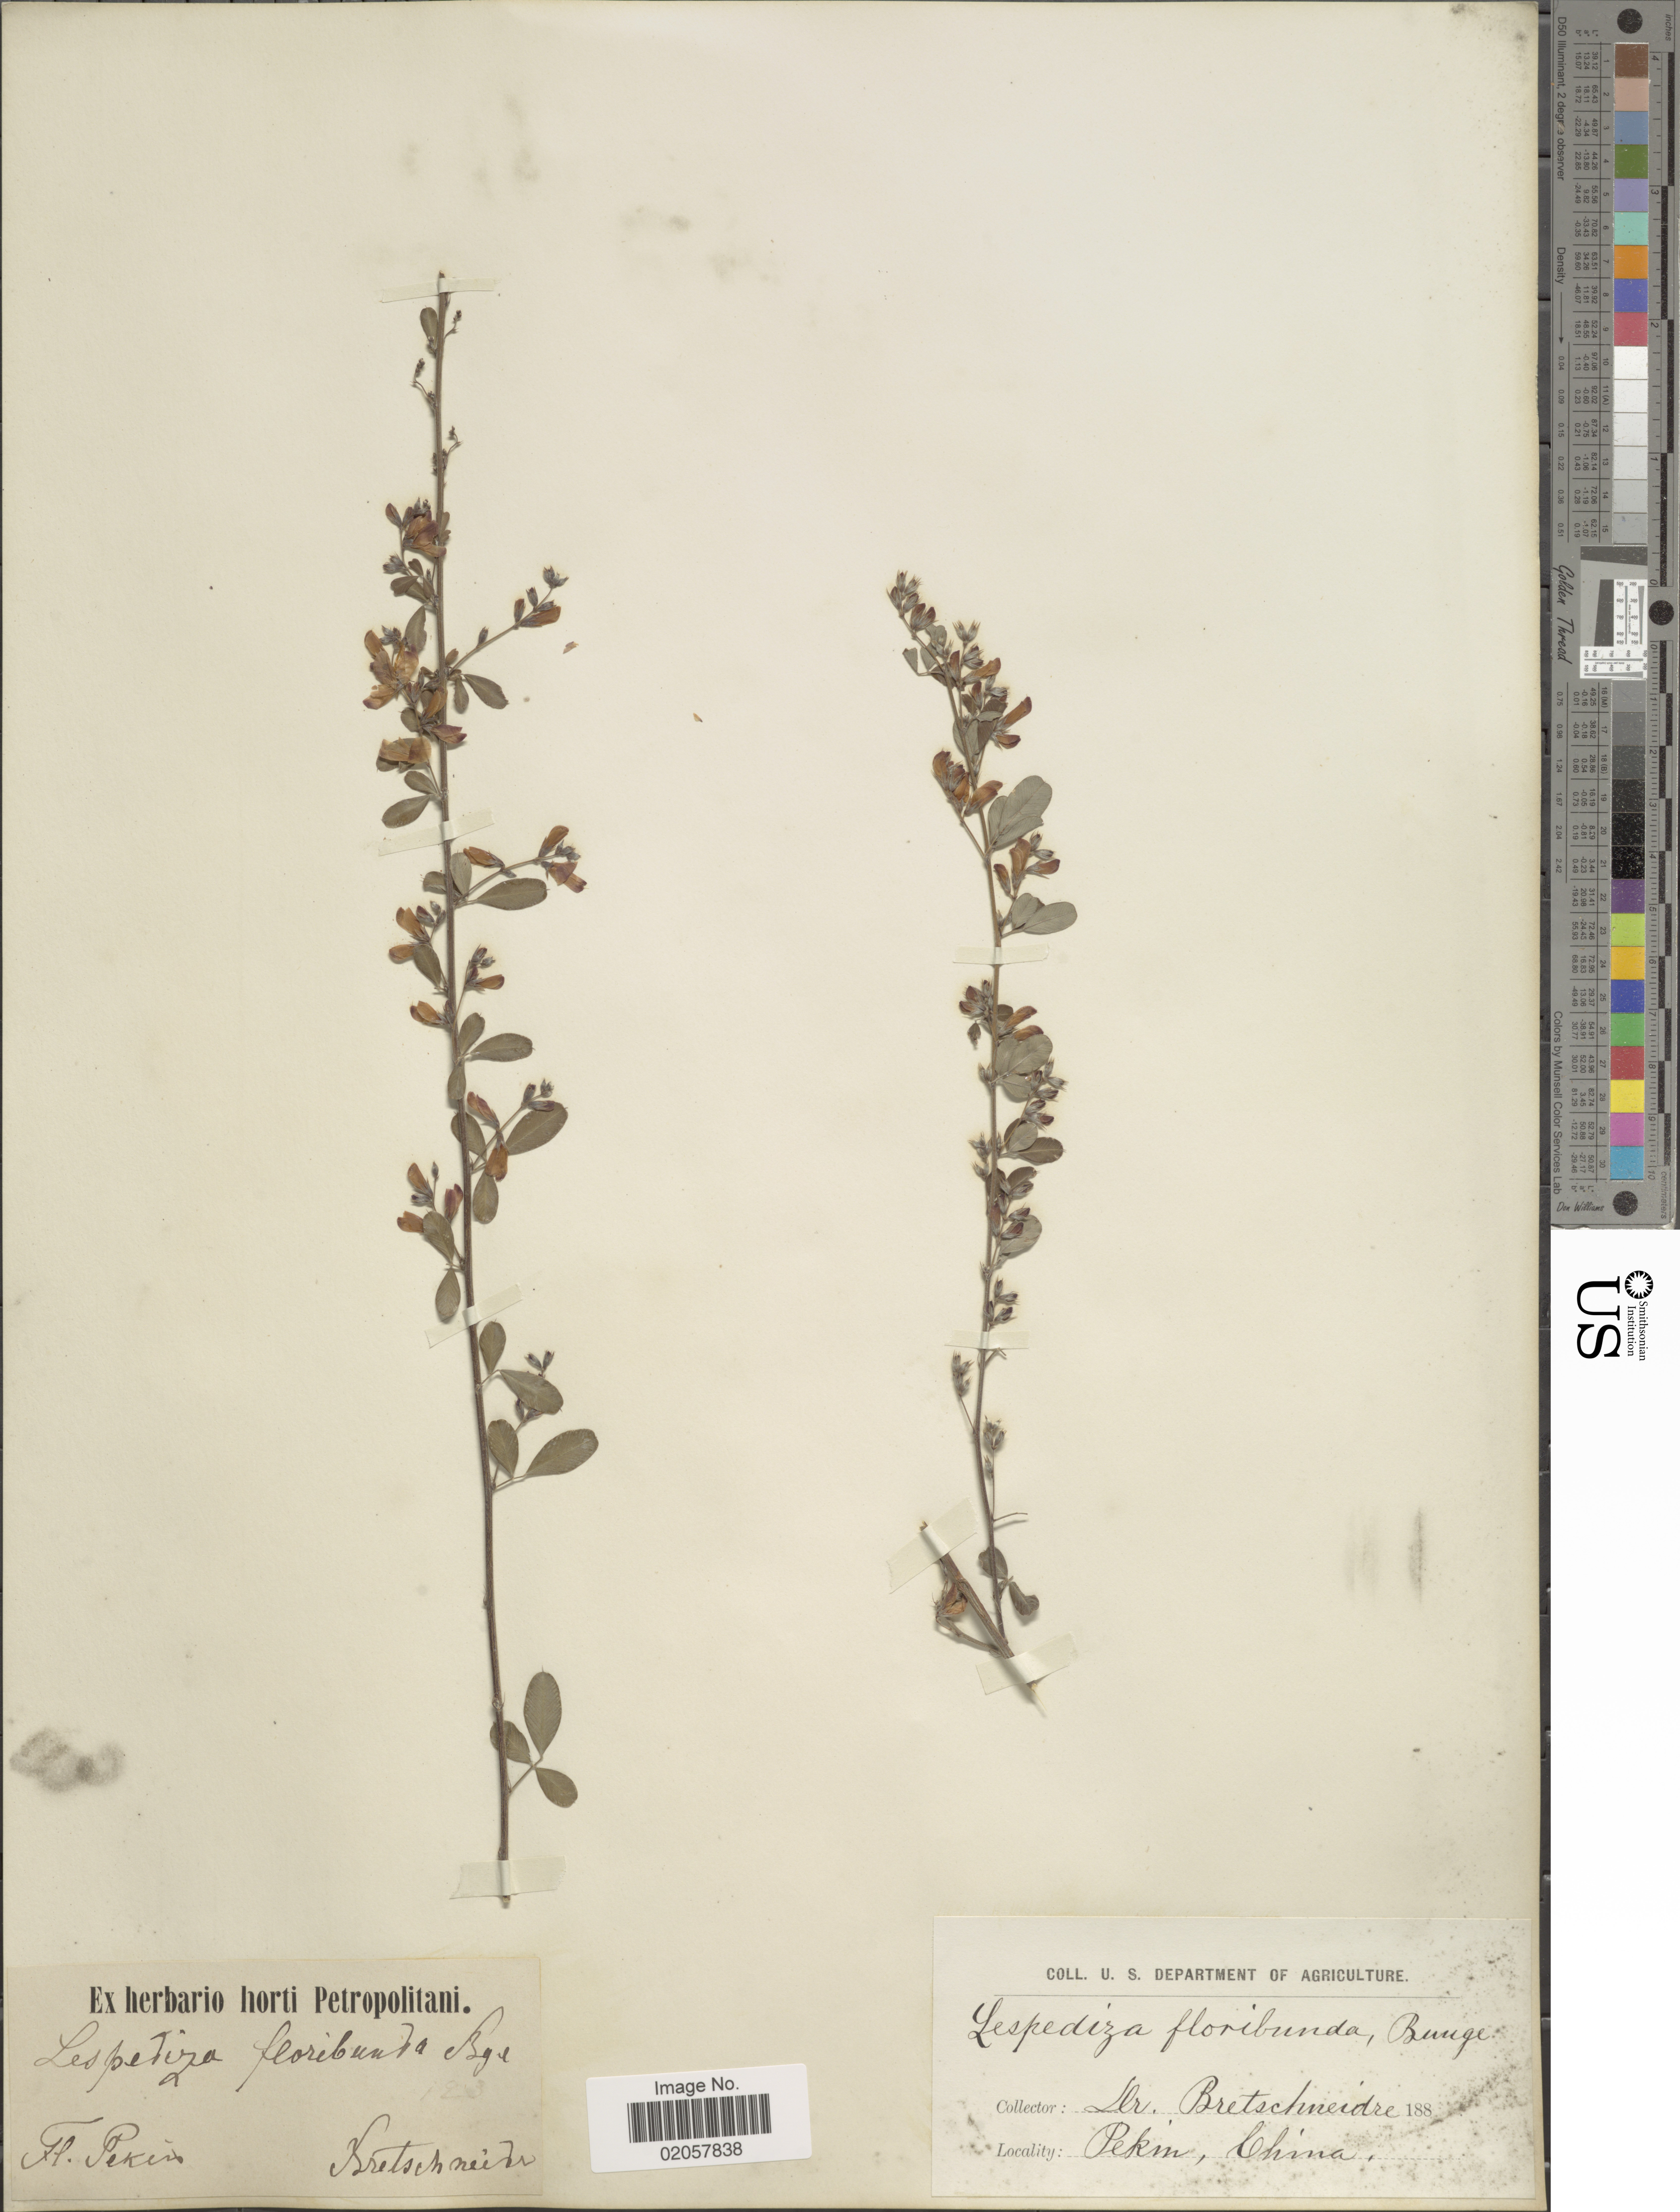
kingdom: Plantae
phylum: Tracheophyta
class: Magnoliopsida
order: Fabales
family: Fabaceae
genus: Lespedeza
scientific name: Lespedeza floribunda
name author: Bunge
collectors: Bretschneidre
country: China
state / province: Beijing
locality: Pekin